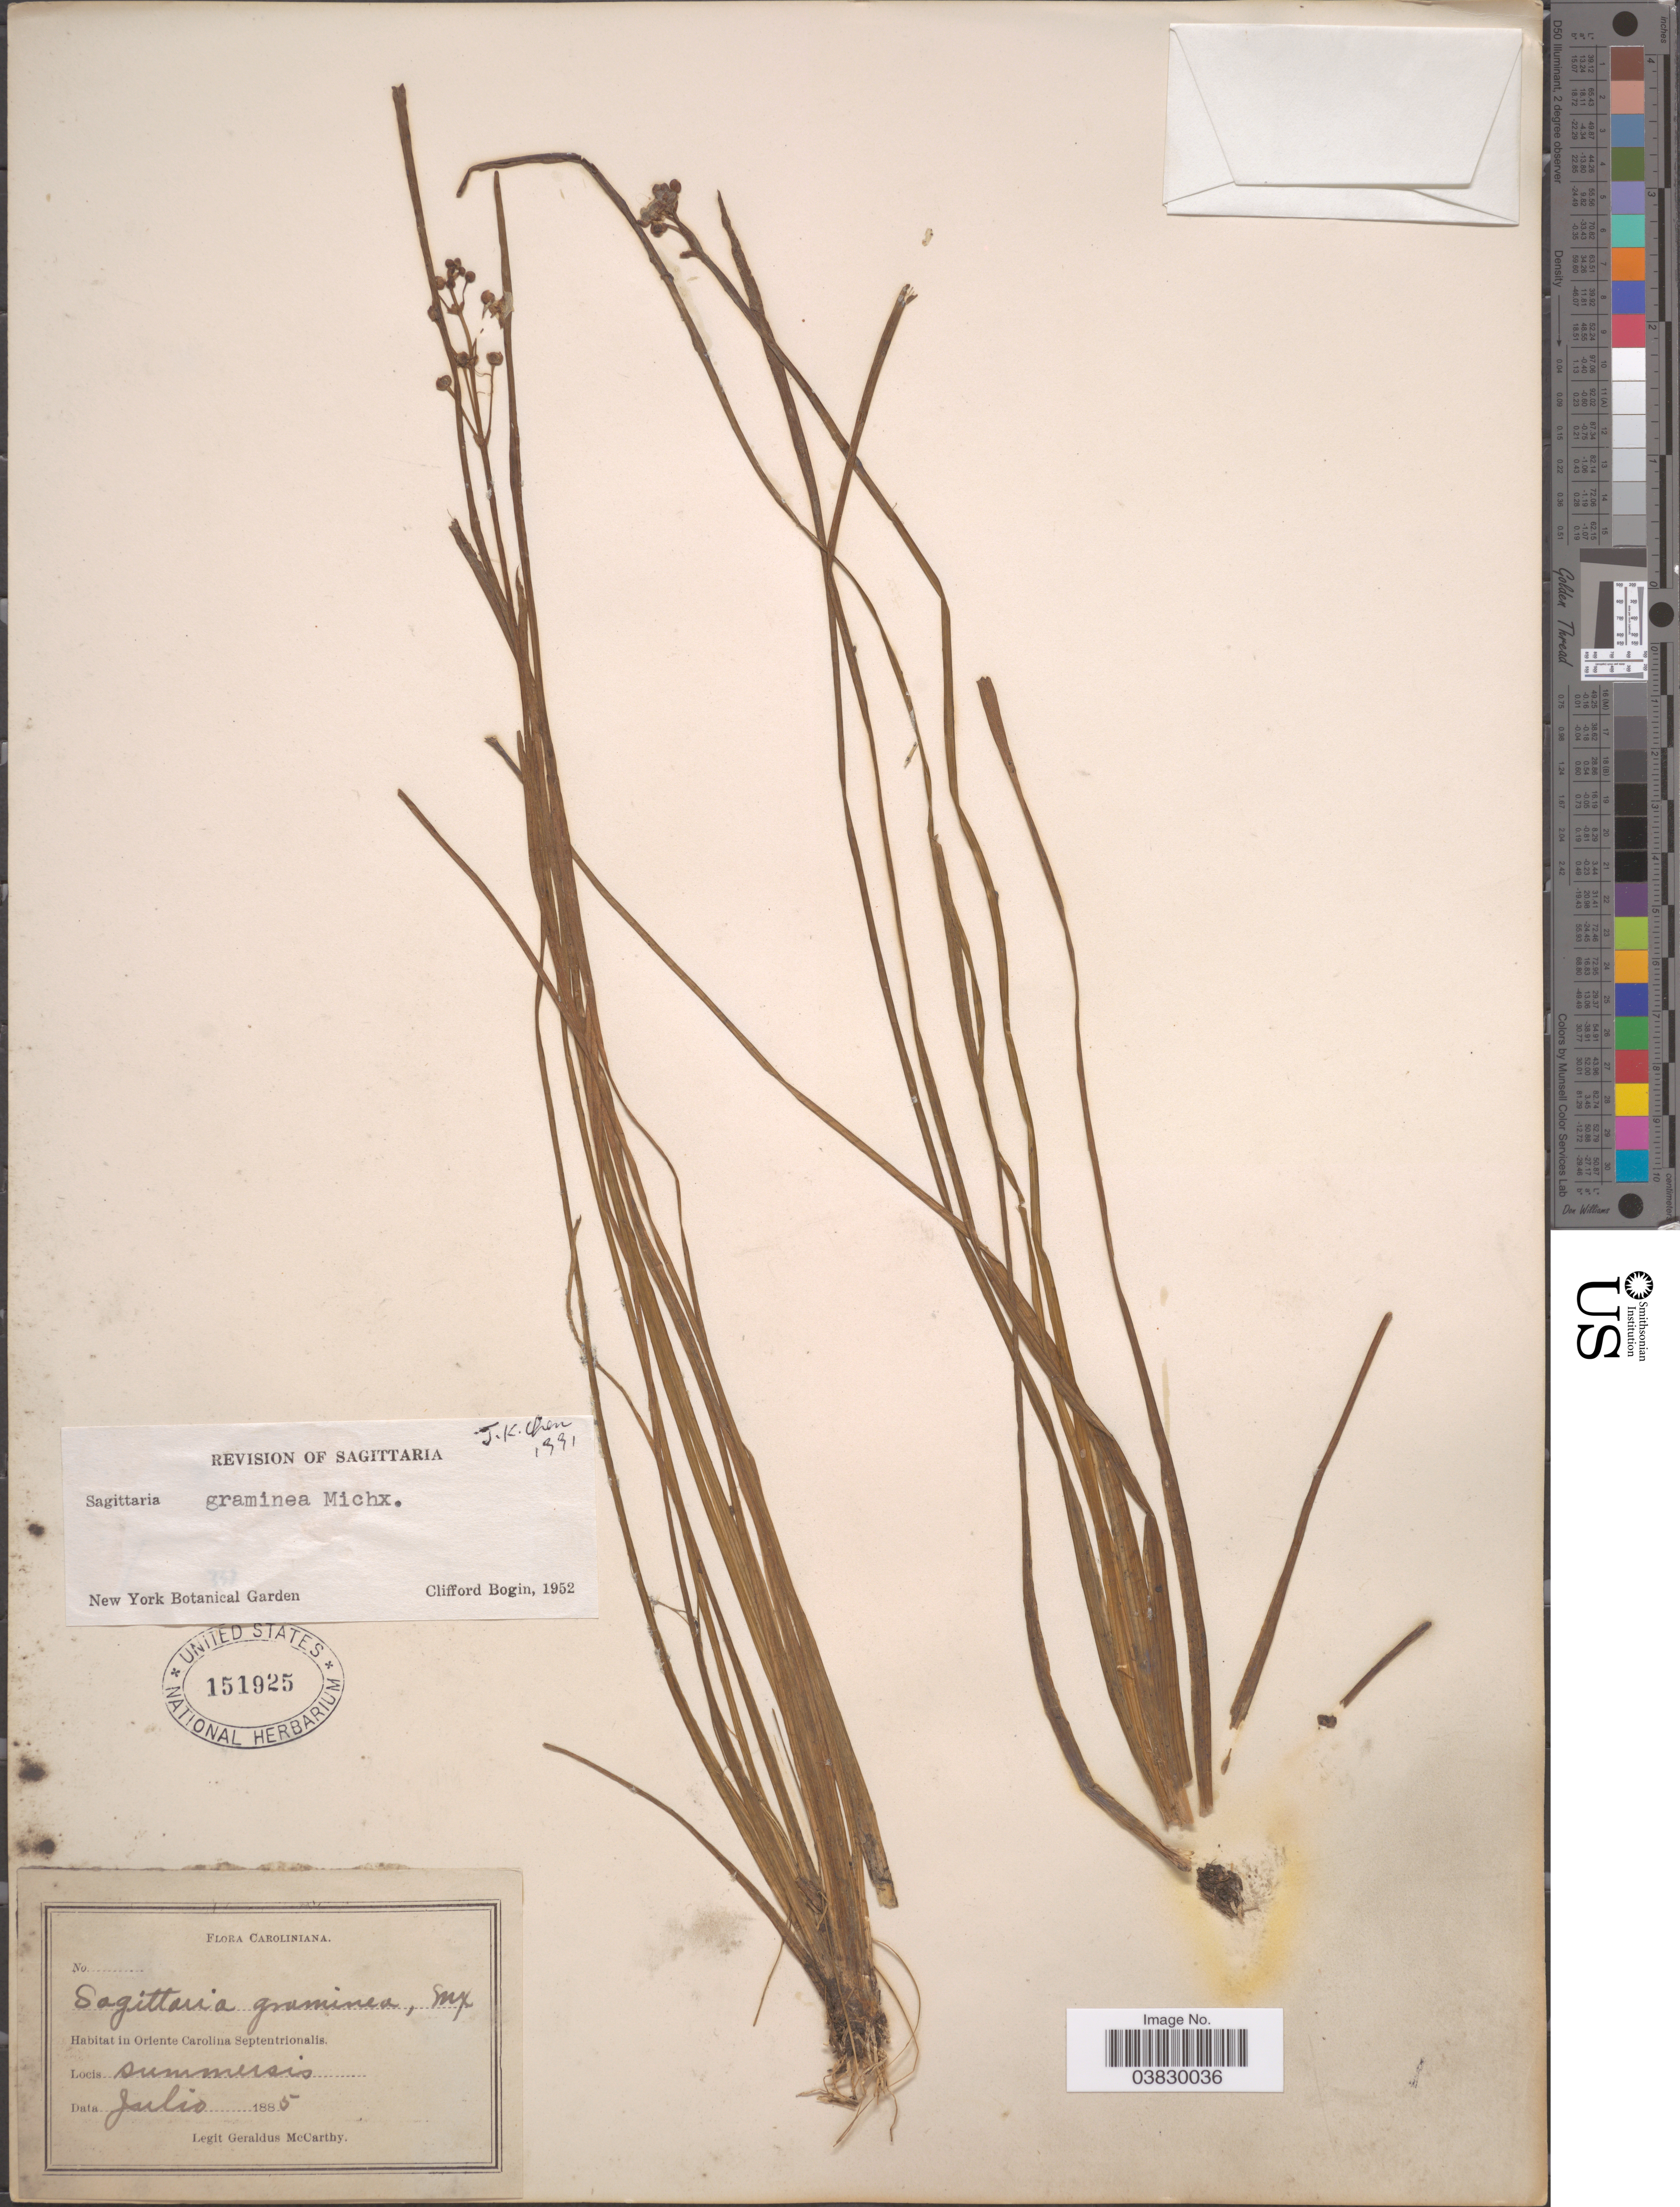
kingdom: Plantae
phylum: Tracheophyta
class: Liliopsida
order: Alismatales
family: Alismataceae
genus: Sagittaria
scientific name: Sagittaria graminea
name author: Michx.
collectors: M. McCarthy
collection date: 1885-07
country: United States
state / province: North Carolina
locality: Caroliniana. In Oriente Carolina Septentrionalis.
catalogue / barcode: US 151925